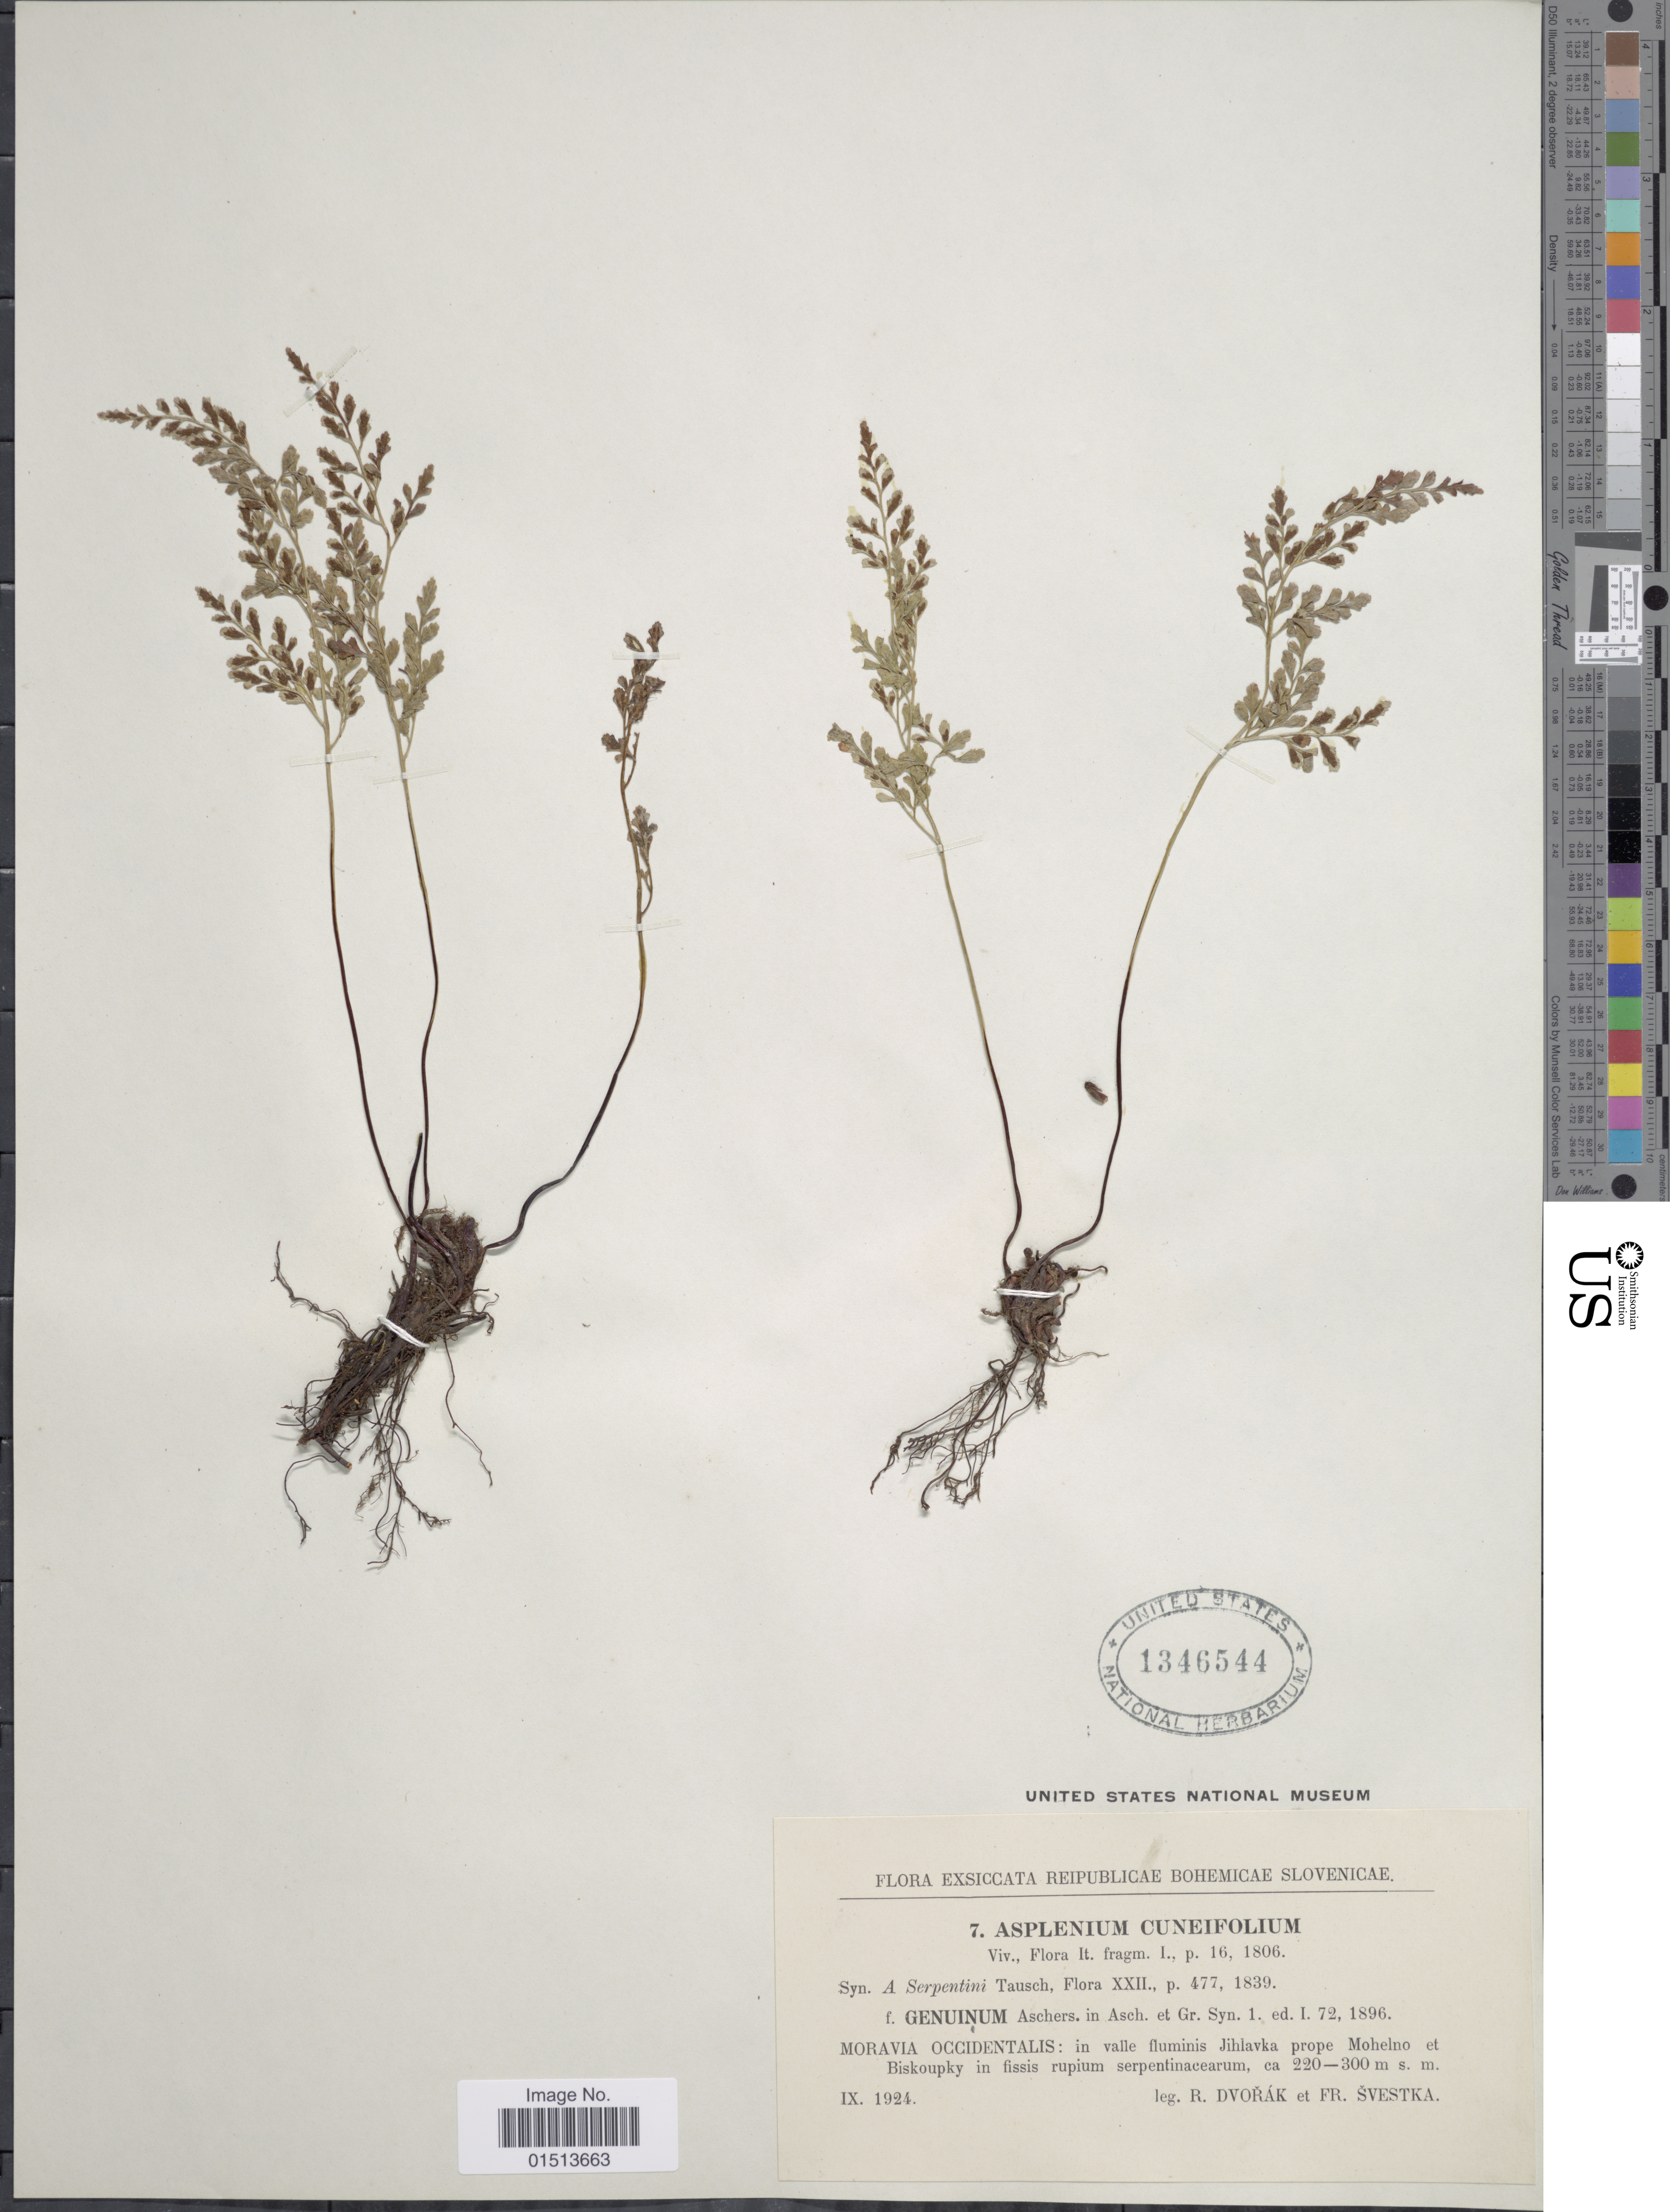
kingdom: Plantae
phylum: Tracheophyta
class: Polypodiopsida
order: Polypodiales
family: Aspleniaceae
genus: Asplenium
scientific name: Asplenium adiantum-nigrum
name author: L.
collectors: R. Dvořák & F. Svestka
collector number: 7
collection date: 1924-09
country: Czechia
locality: Reipublicae Bohemicae Slovenicae, Viv., Flora It. fragm., Moravia Occidentalis: in valle fluminis Jihlavka prope Mohelno et Biskoupky in fissis rupium serpentinacearum.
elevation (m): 220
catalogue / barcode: US 1346544